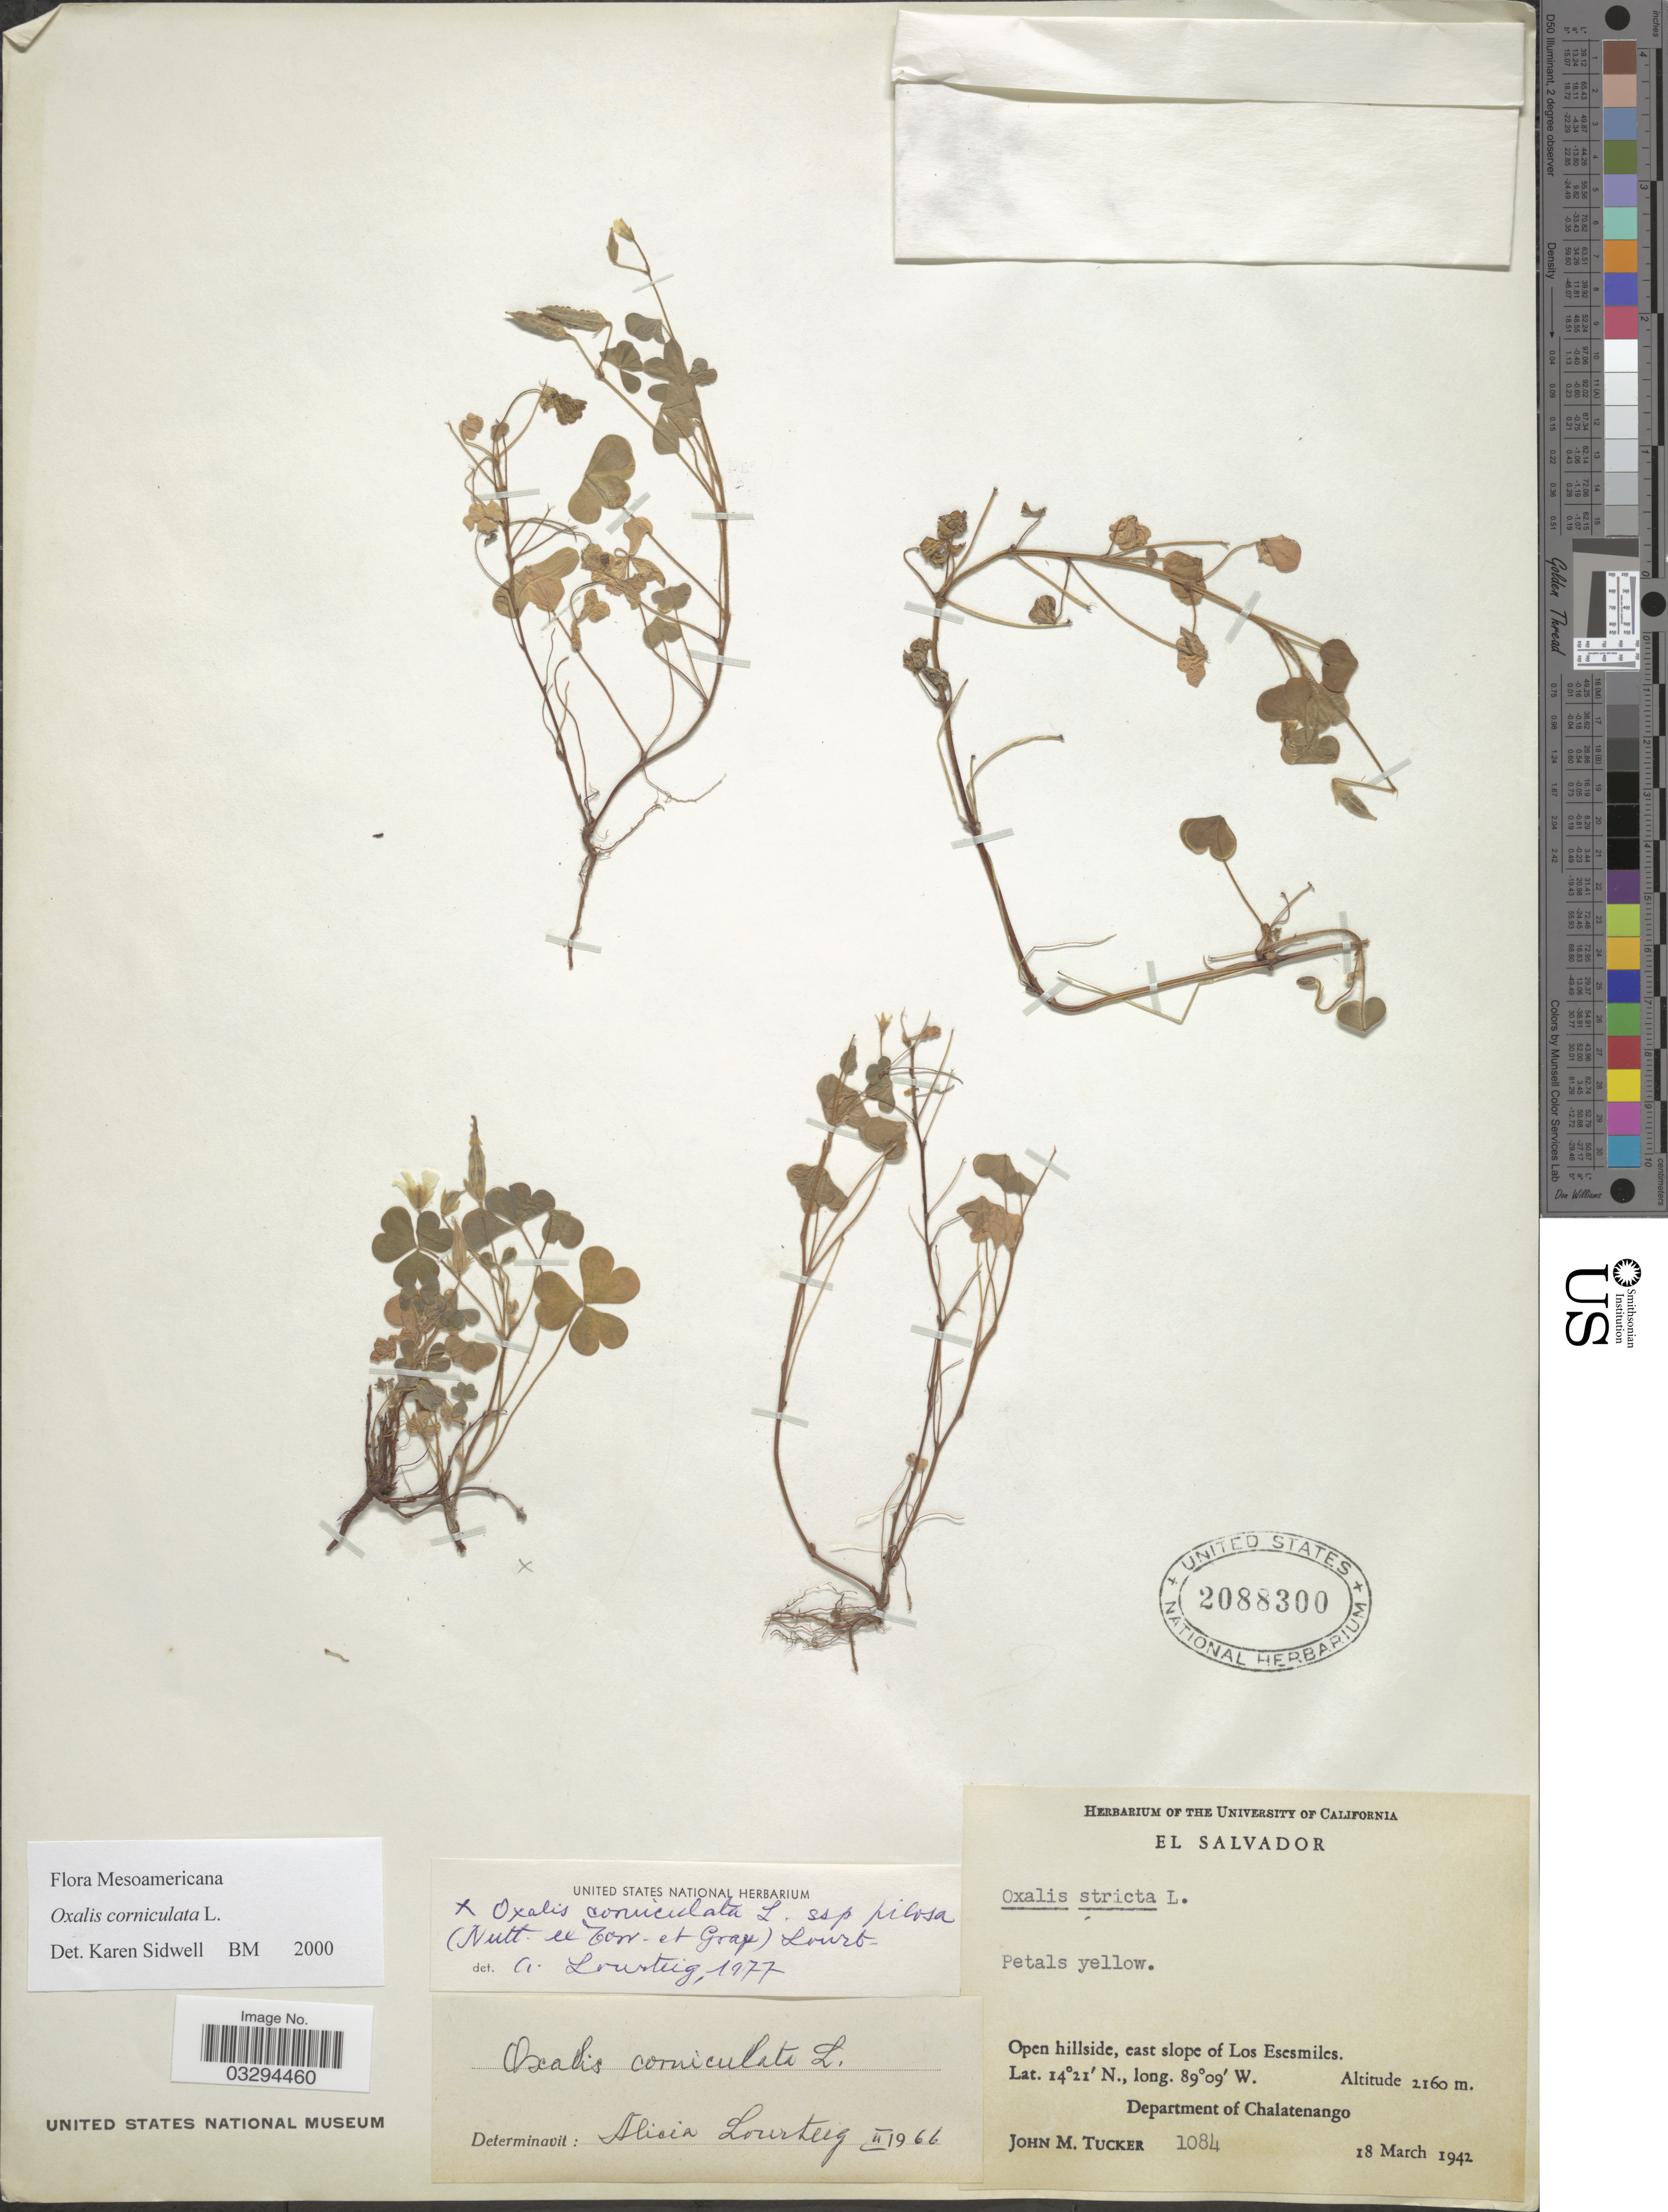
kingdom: Plantae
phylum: Tracheophyta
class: Magnoliopsida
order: Oxalidales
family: Oxalidaceae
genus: Oxalis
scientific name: Oxalis corniculata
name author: L.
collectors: J. M. Tucker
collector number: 1084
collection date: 1942-03-18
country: El Salvador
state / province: Chalatenango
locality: Open hillside, east slope of Los Esesmiles. Department of Chalatenango.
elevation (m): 2160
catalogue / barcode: US 2088300